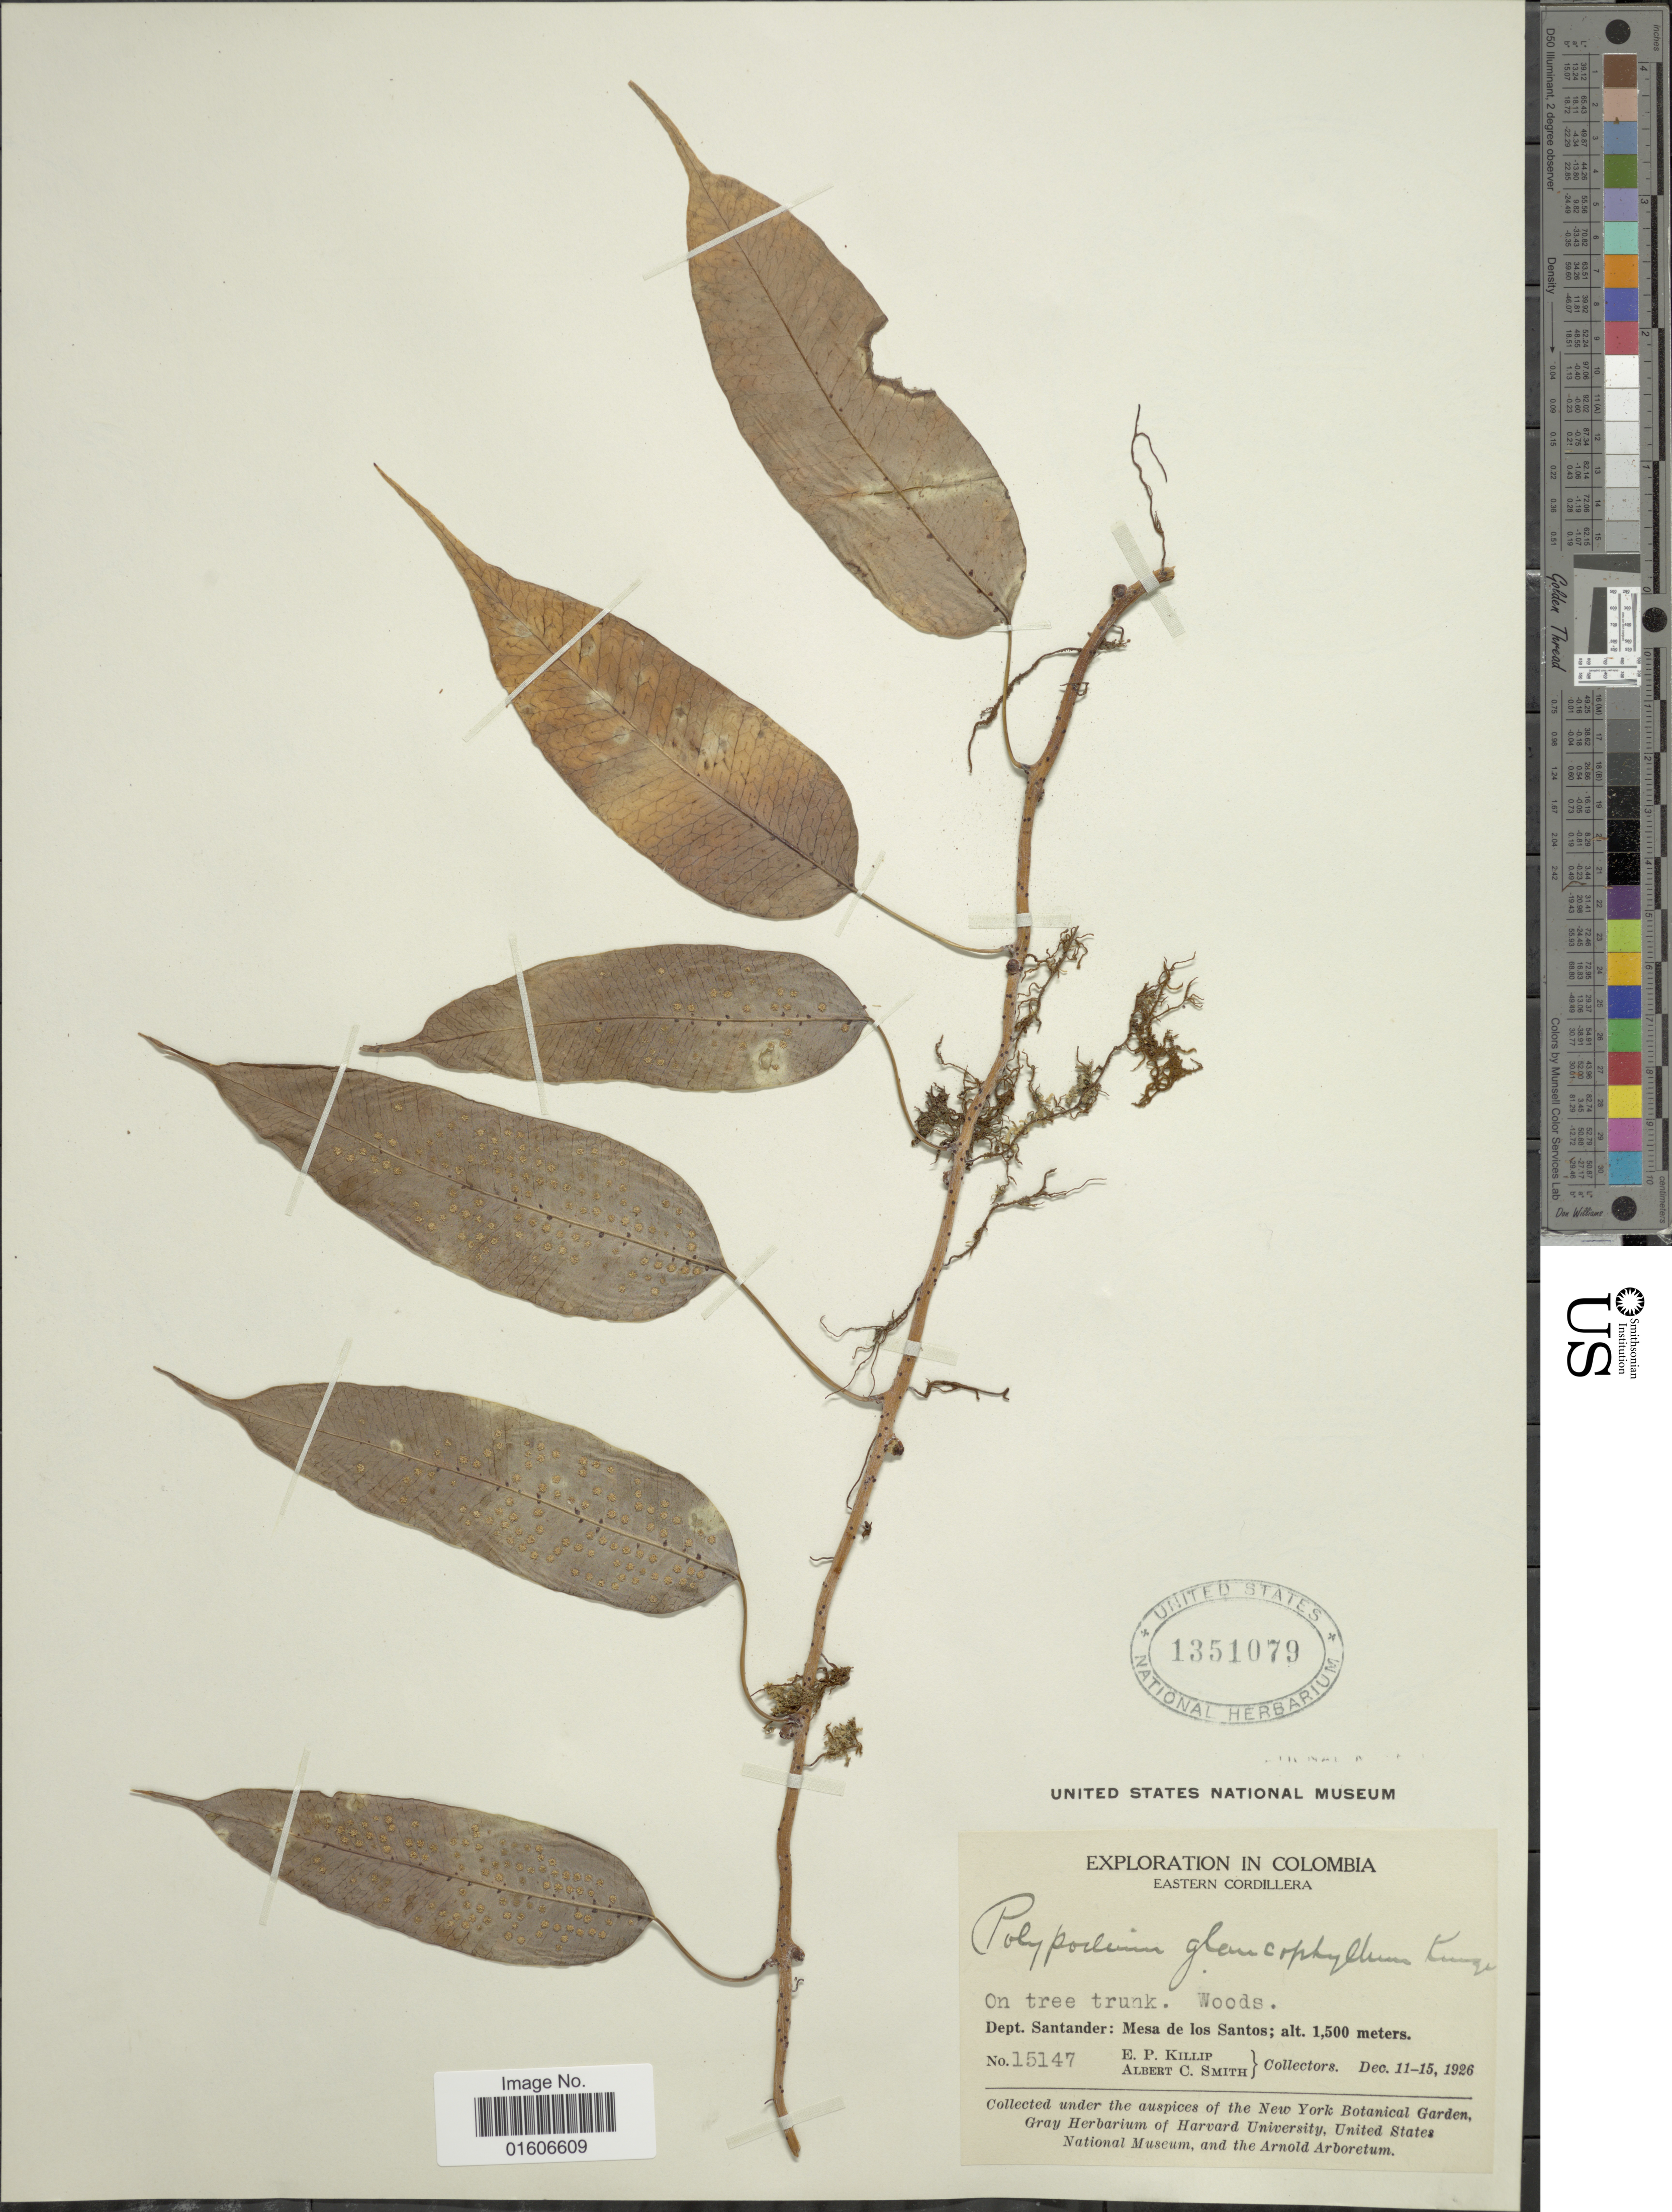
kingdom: Plantae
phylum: Tracheophyta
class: Polypodiopsida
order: Polypodiales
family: Polypodiaceae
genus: Serpocaulon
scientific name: Serpocaulon levigatum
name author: (Cav.) A.R. Sm.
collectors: E. P. Killip & A. C. Smith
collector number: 15147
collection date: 1926-12-11/1926-12-15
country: Colombia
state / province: Santander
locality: Eastern Cordillera. Dept. Santander: Mesa de los Santos.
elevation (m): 1500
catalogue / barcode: US 1351079